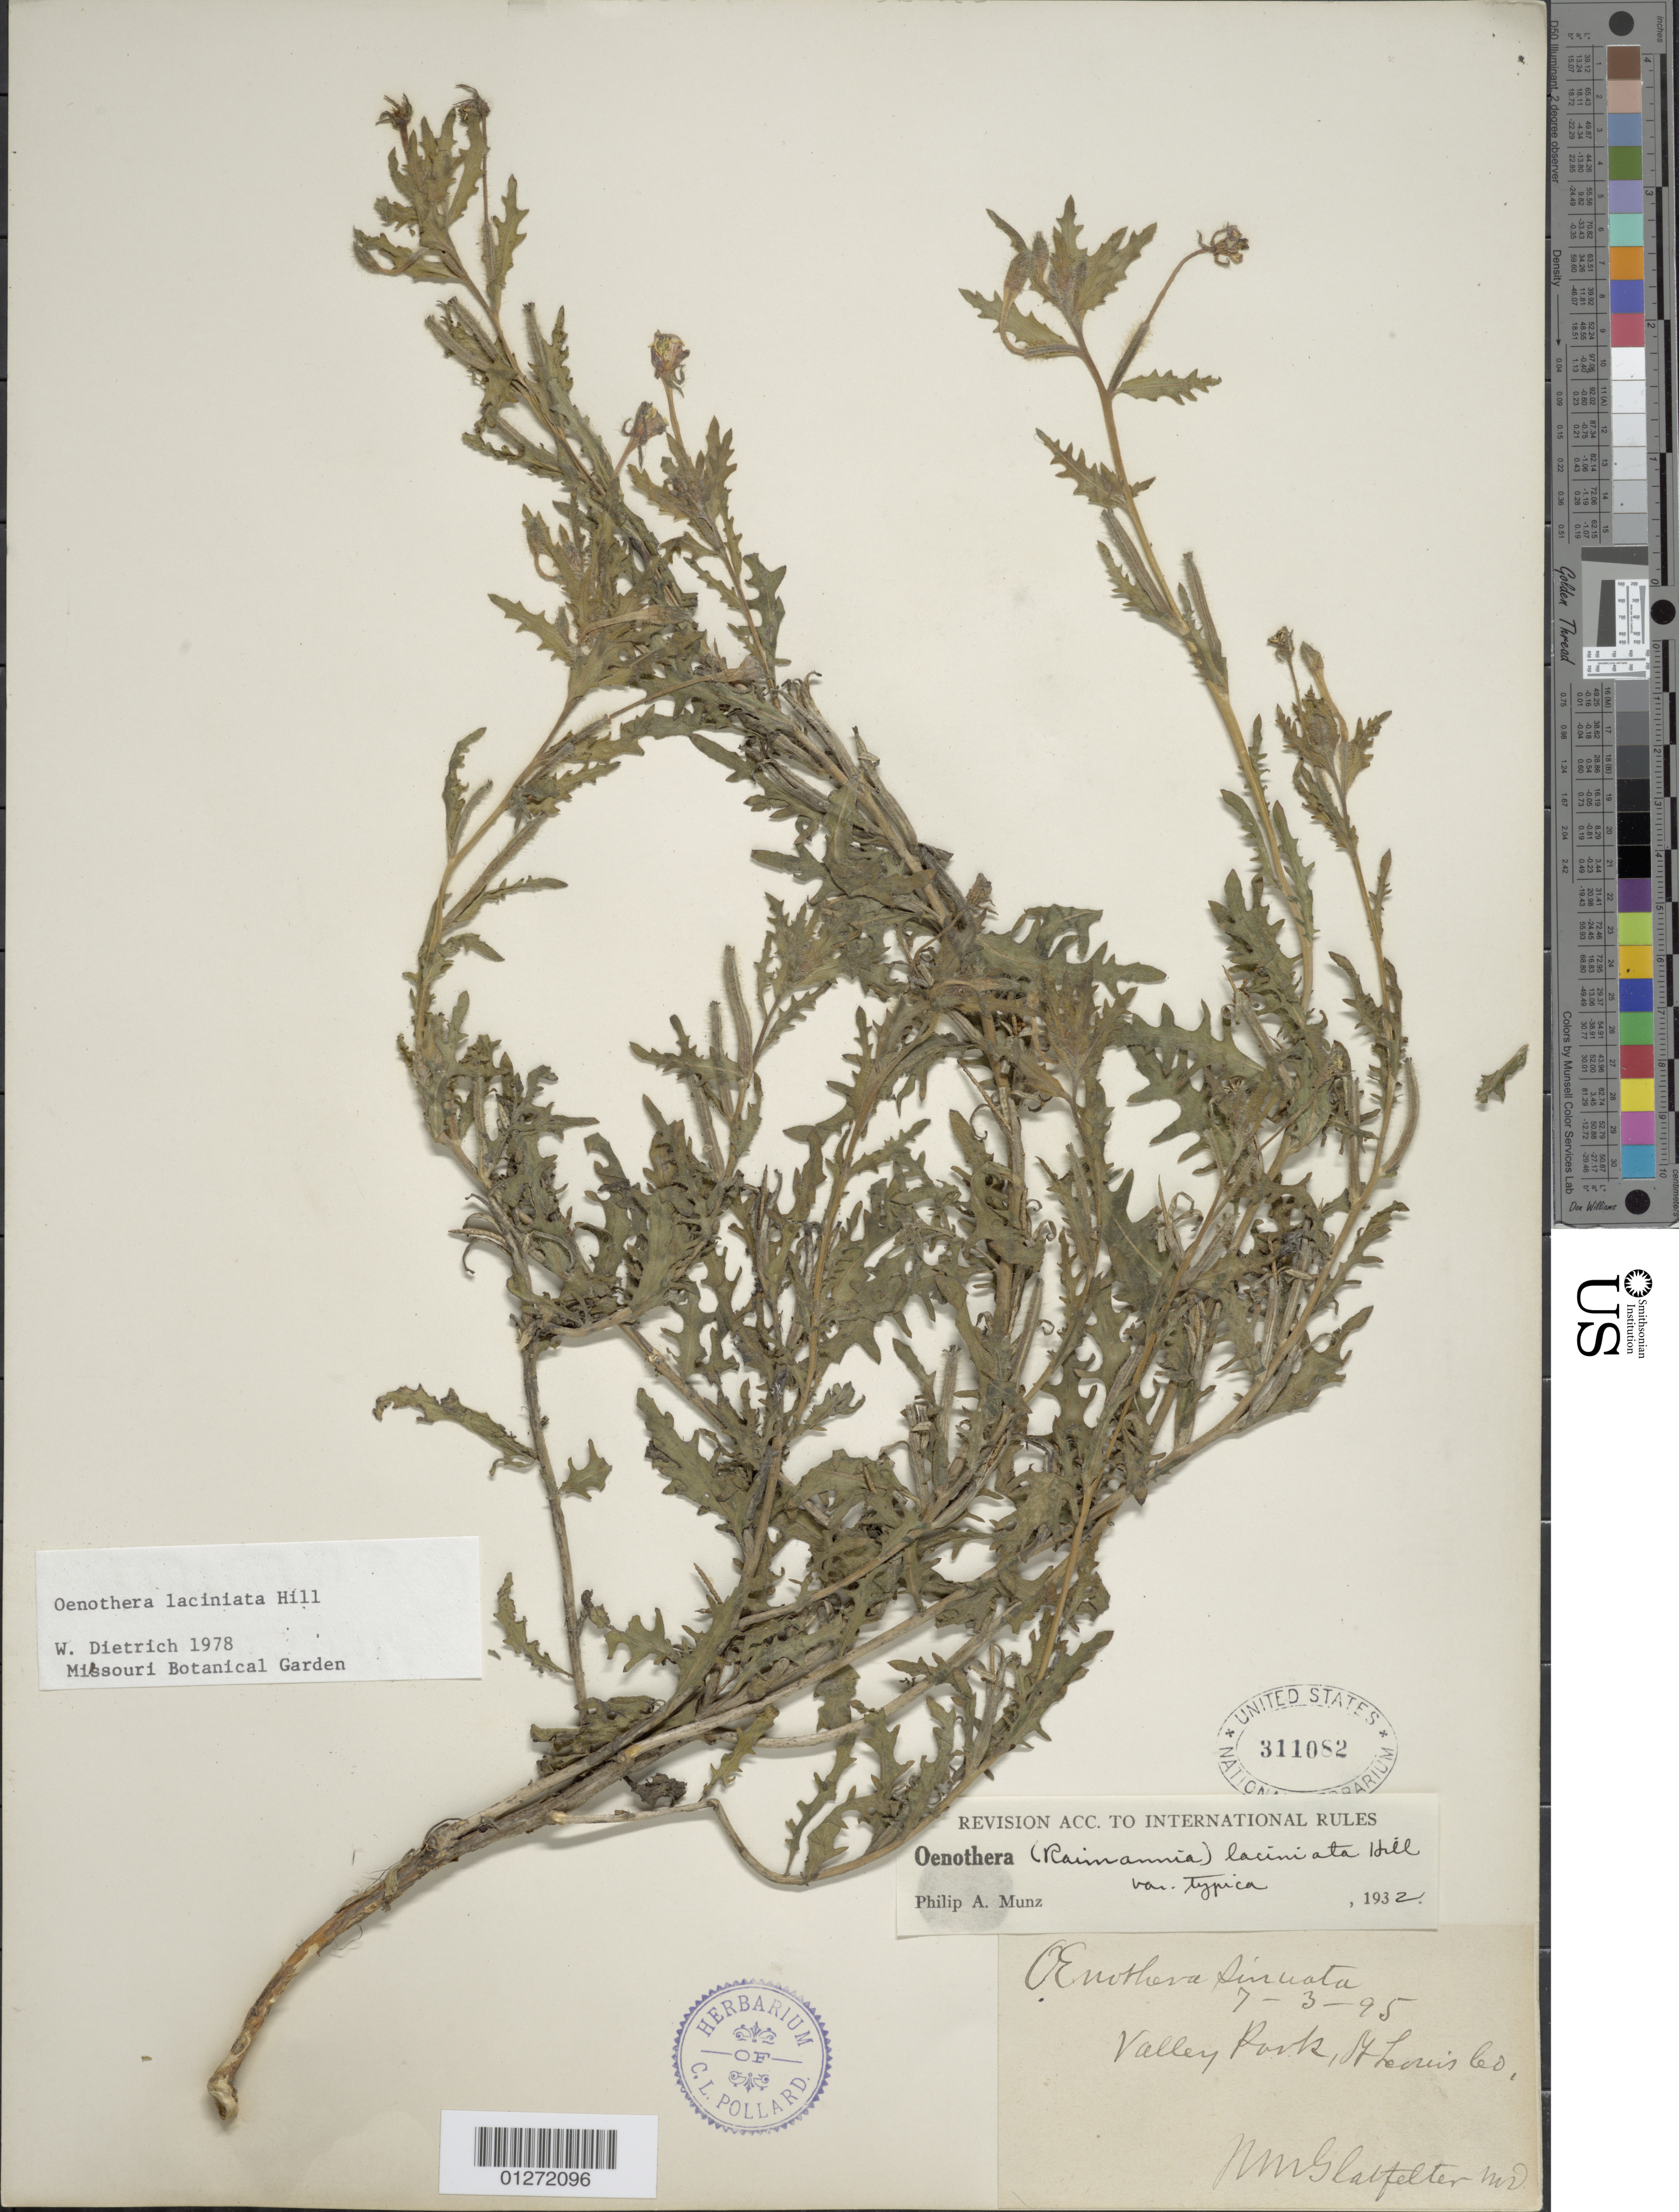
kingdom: Plantae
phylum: Tracheophyta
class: Magnoliopsida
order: Myrtales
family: Onagraceae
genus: Oenothera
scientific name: Oenothera laciniata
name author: Hill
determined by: Dietrich, W.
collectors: N. M. Glatfelter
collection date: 1895-07-03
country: United States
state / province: Missouri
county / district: St. Louis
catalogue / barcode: US 311082